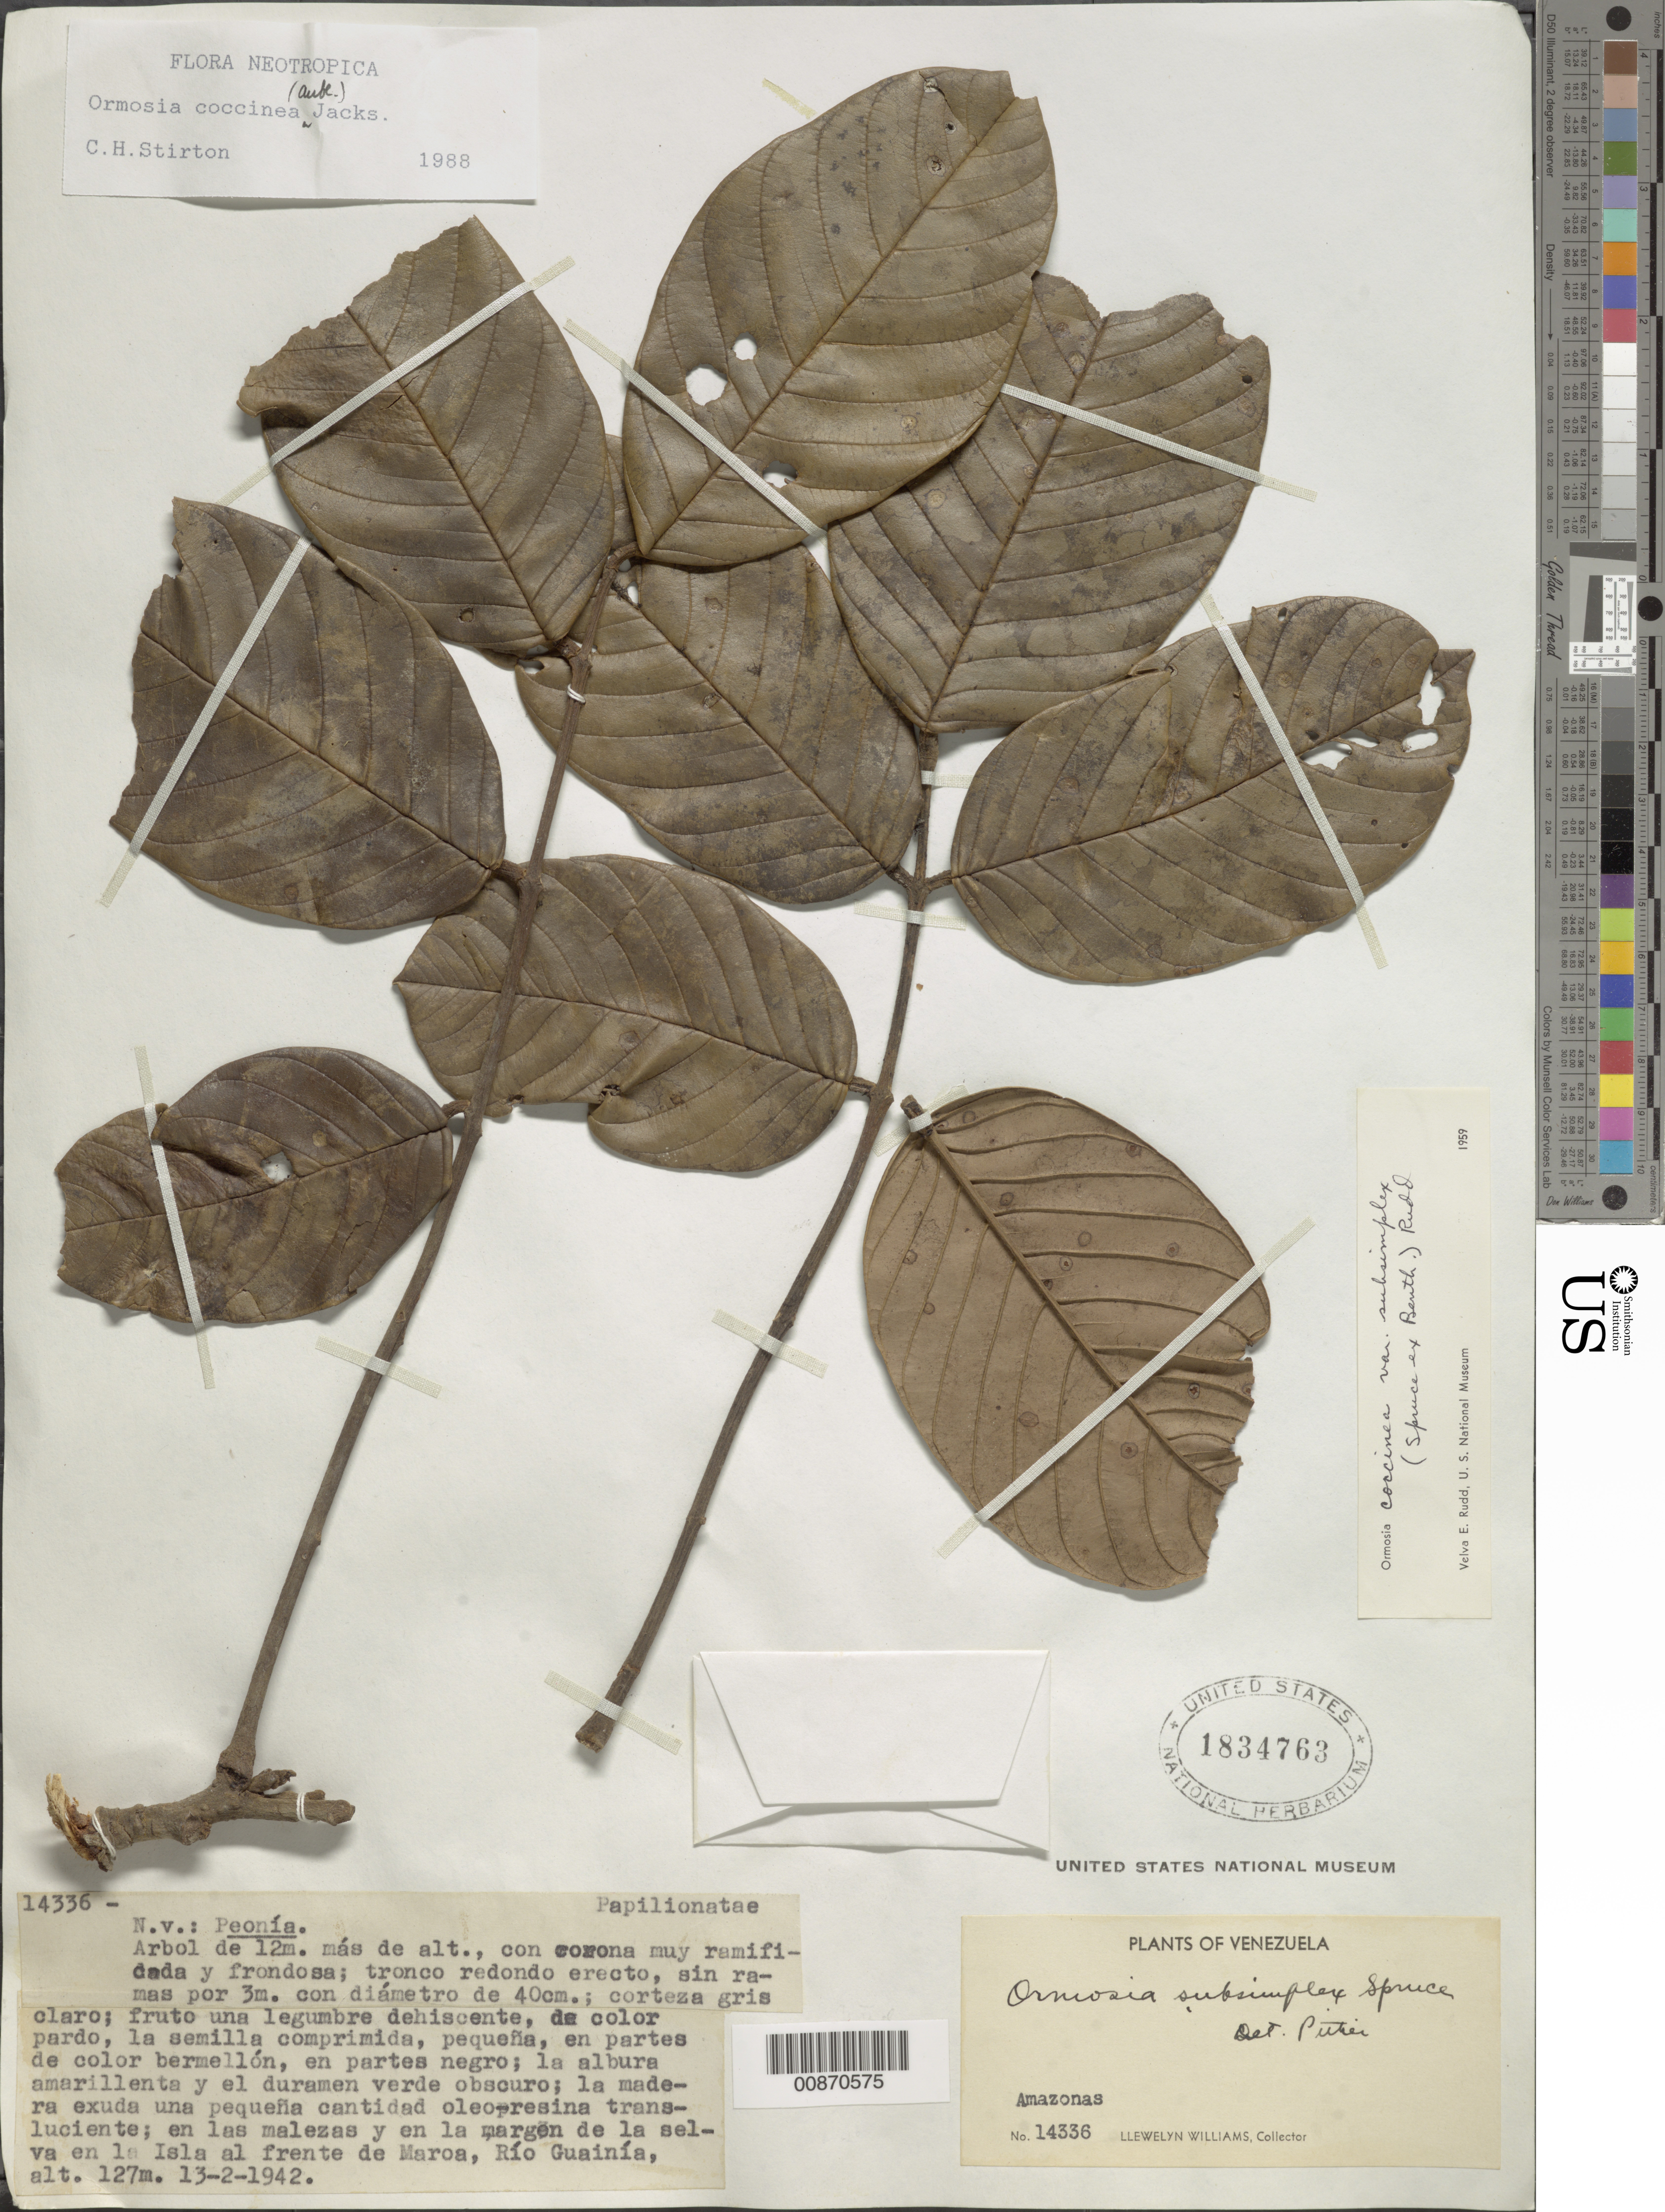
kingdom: Plantae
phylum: Tracheophyta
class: Magnoliopsida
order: Fabales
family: Fabaceae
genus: Ormosia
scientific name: Ormosia coccinea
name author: (Aubl.) Jacks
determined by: Stirton, Charles H.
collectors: Ll. Williams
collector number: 14336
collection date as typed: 13-Feb-42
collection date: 1942-02-13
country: Venezuela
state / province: Amazonas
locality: Maroa, Río Guainía, isla al frente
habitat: Malezas y en la margen de la selva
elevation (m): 127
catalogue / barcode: US 1834763